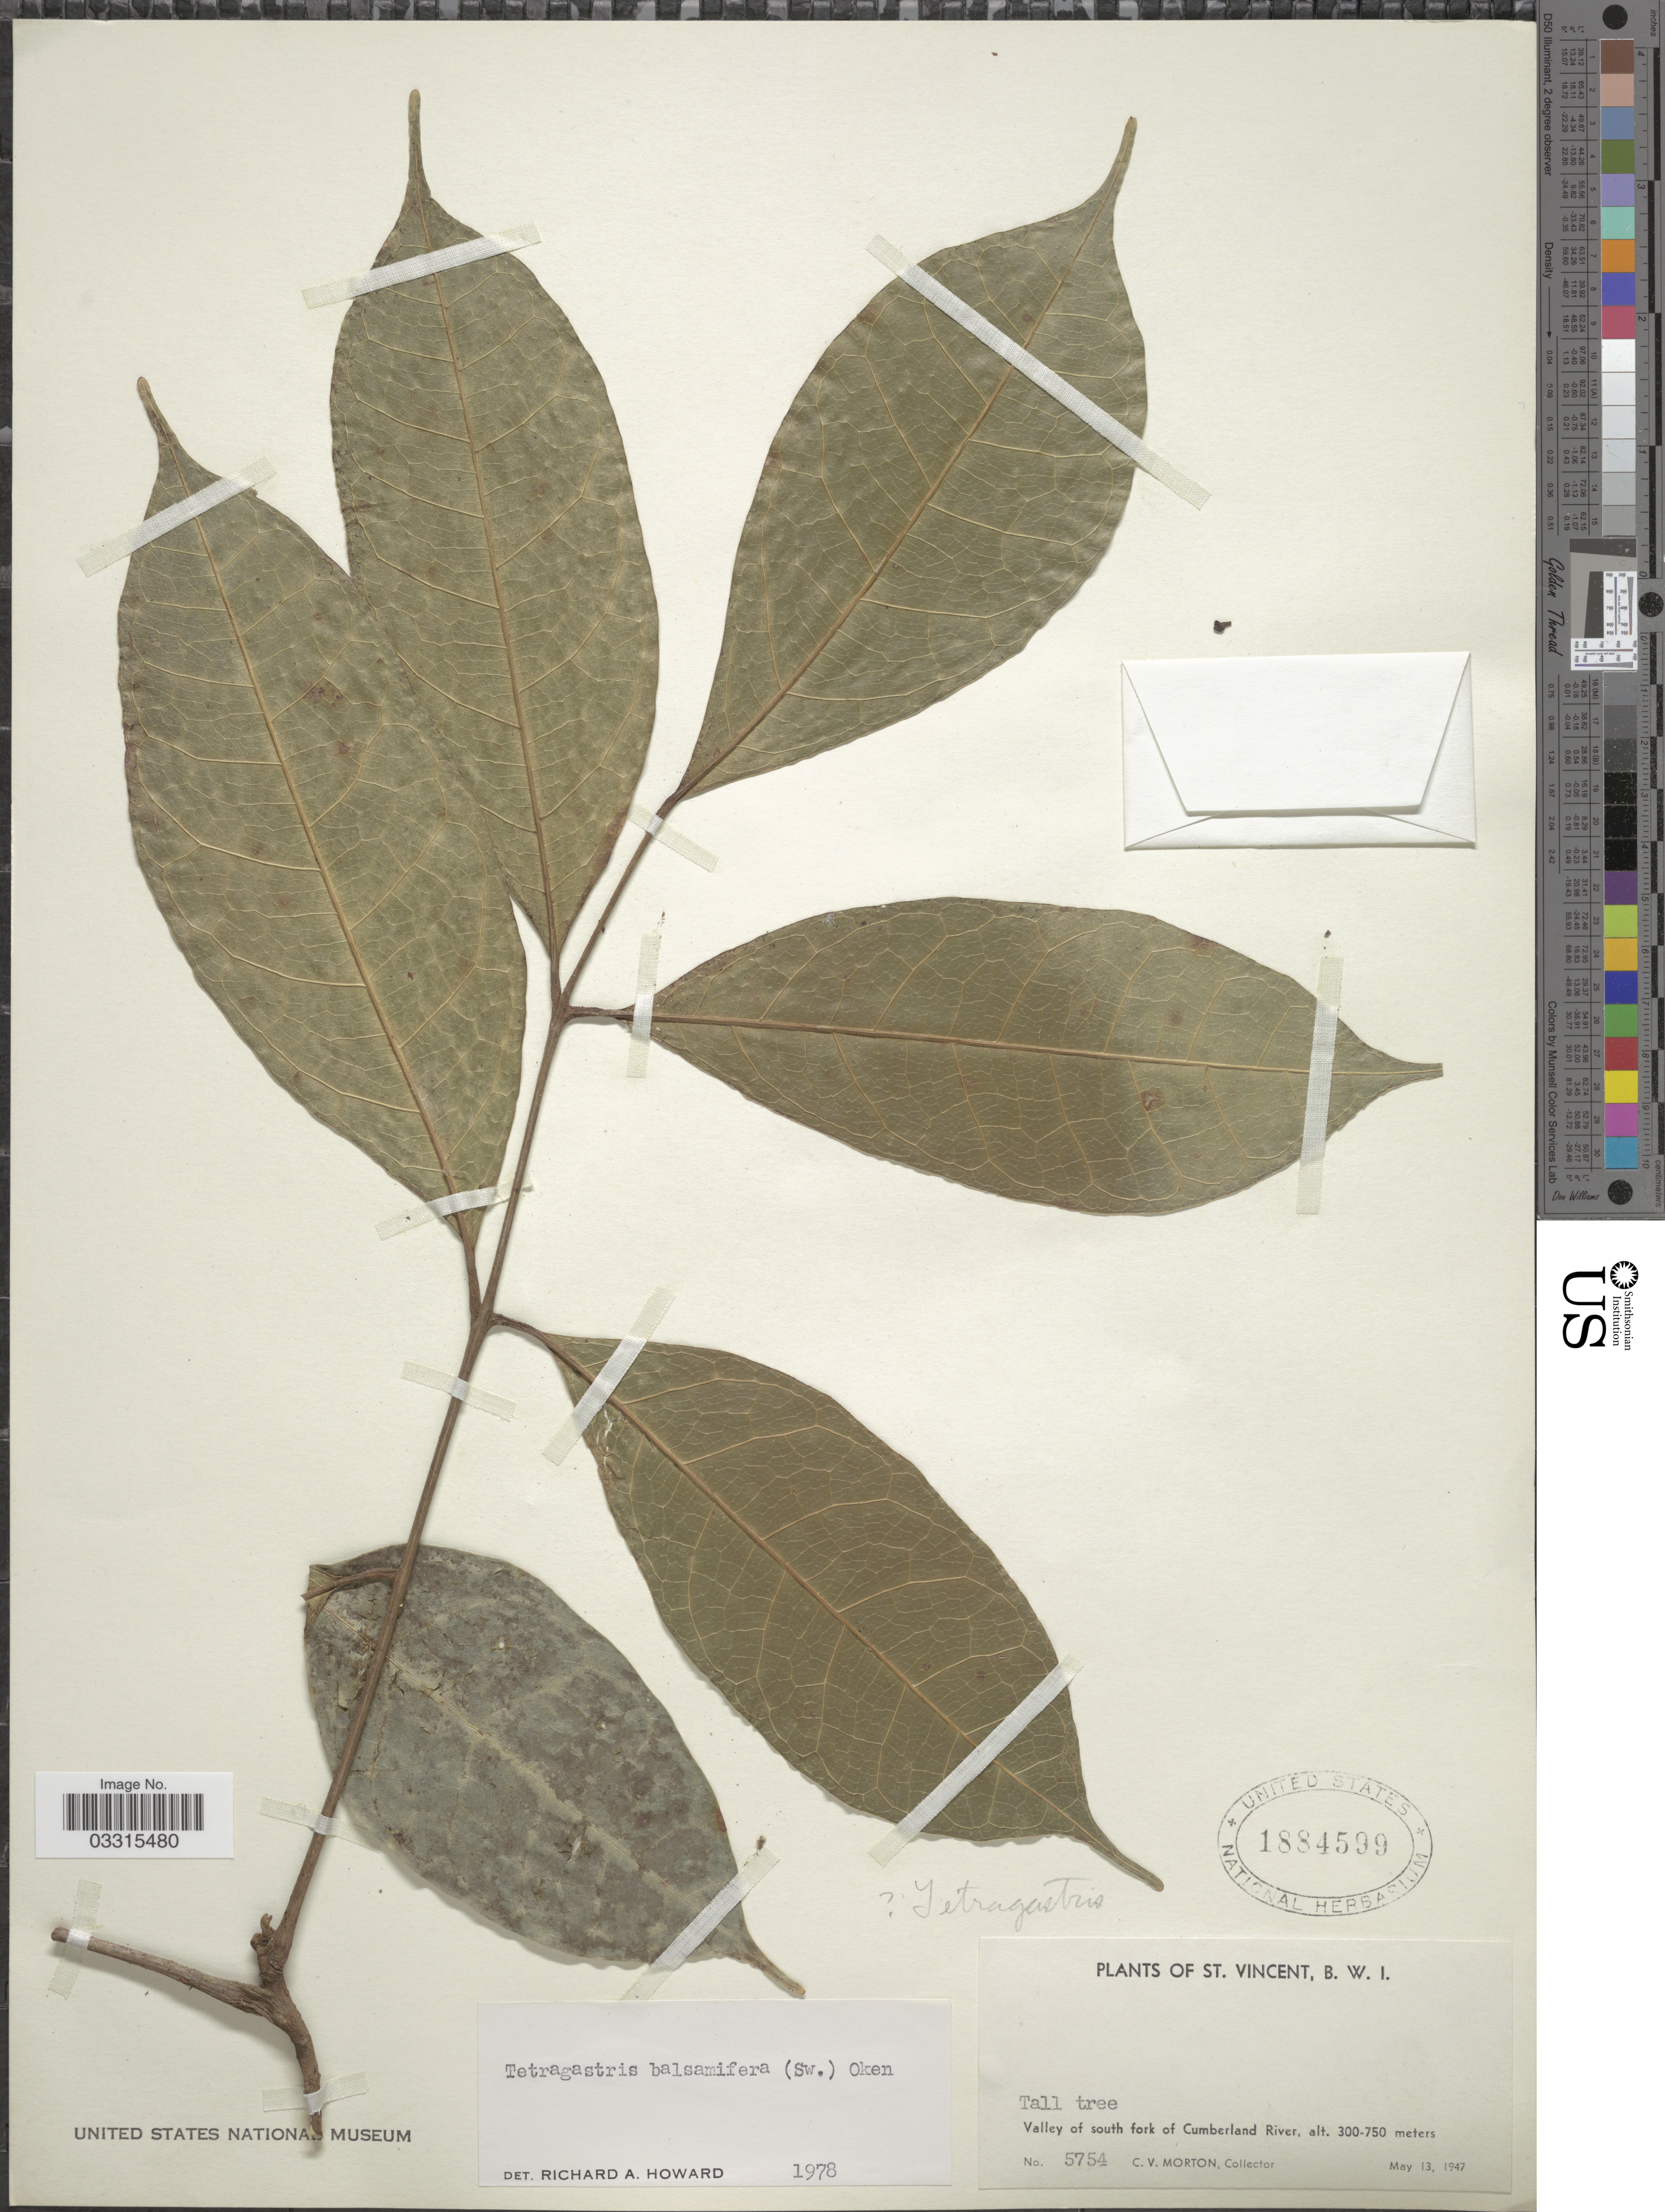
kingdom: Plantae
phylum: Tracheophyta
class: Magnoliopsida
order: Sapindales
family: Burseraceae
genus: Protium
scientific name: Protium balsamiferum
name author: (Sw.) Daly & P. Fine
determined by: Daly, Douglas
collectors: C. V. Morton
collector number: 5754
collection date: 1947-05-13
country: St. Vincent - Grenadines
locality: St. Vincent, B. W. I. Valley of south fork of Cumberland River.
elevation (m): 300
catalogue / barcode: US 1884599